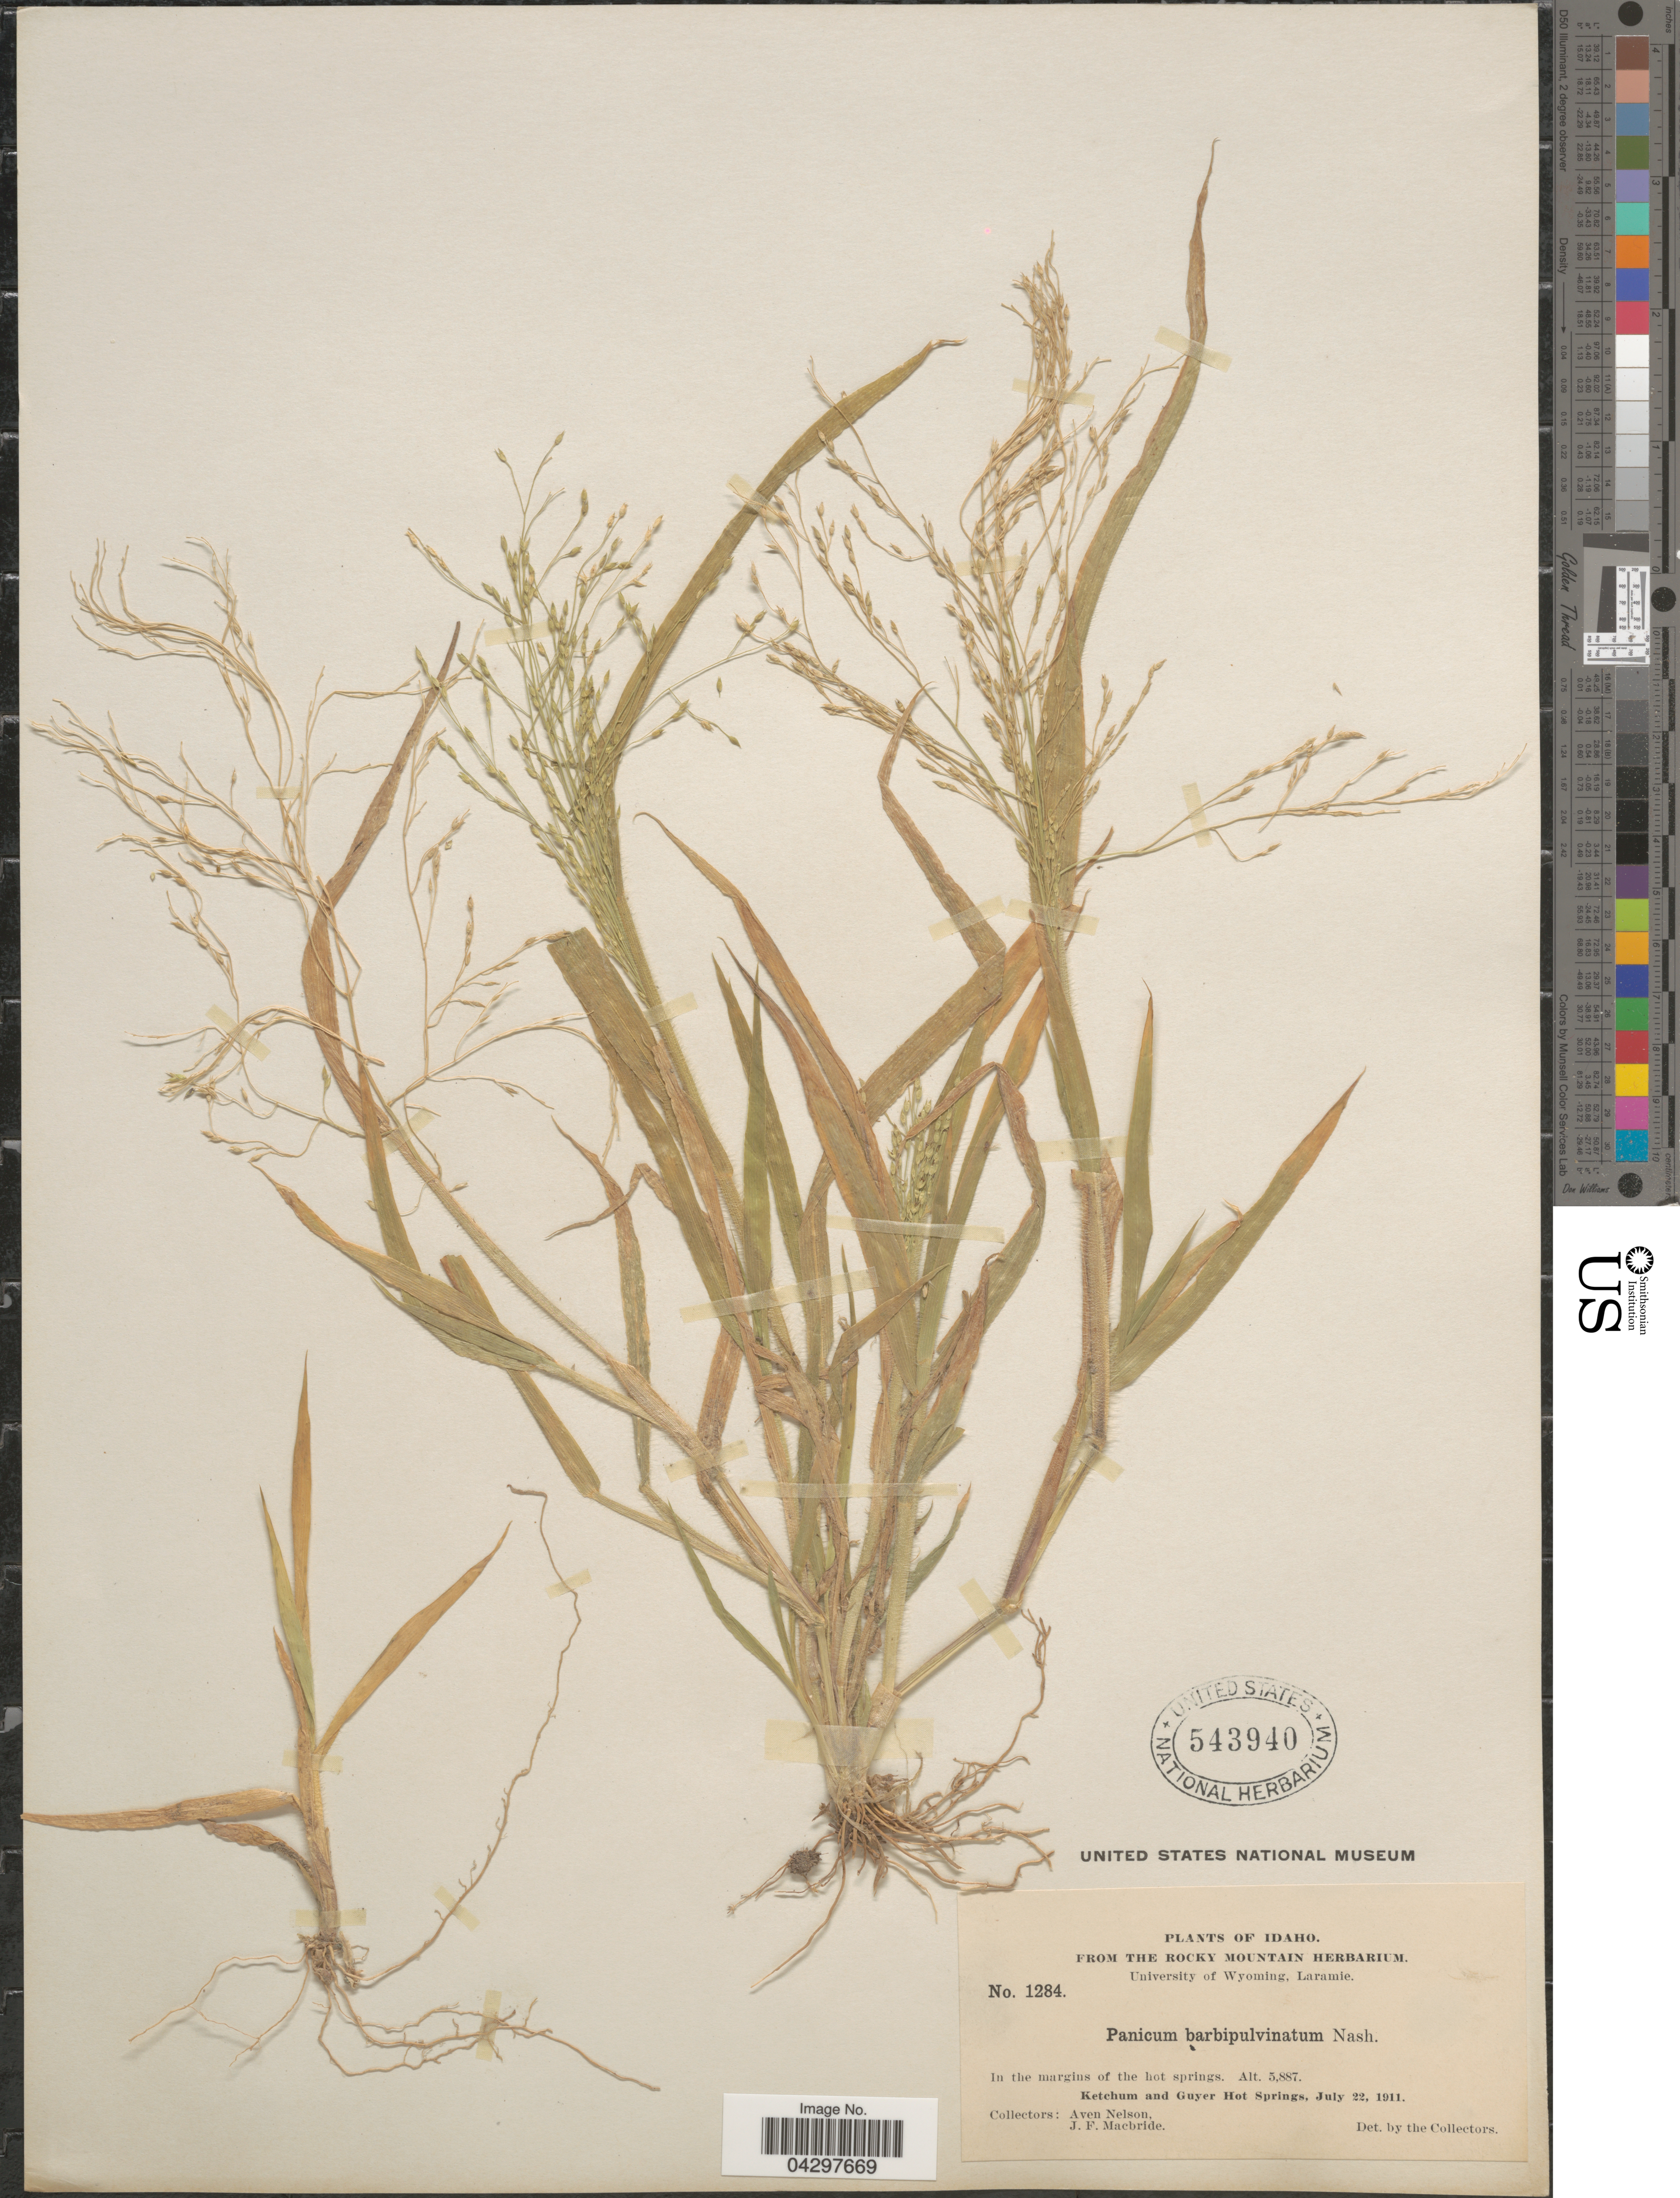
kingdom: Plantae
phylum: Tracheophyta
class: Liliopsida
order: Poales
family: Poaceae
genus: Panicum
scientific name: Panicum capillare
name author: L.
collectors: A. Nelson & J. F. Macbride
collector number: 1284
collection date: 1911-07-22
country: United States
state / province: Idaho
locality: In the margins of the hot springs. Ketchum and Guyer Hot Springs.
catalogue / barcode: US 543940